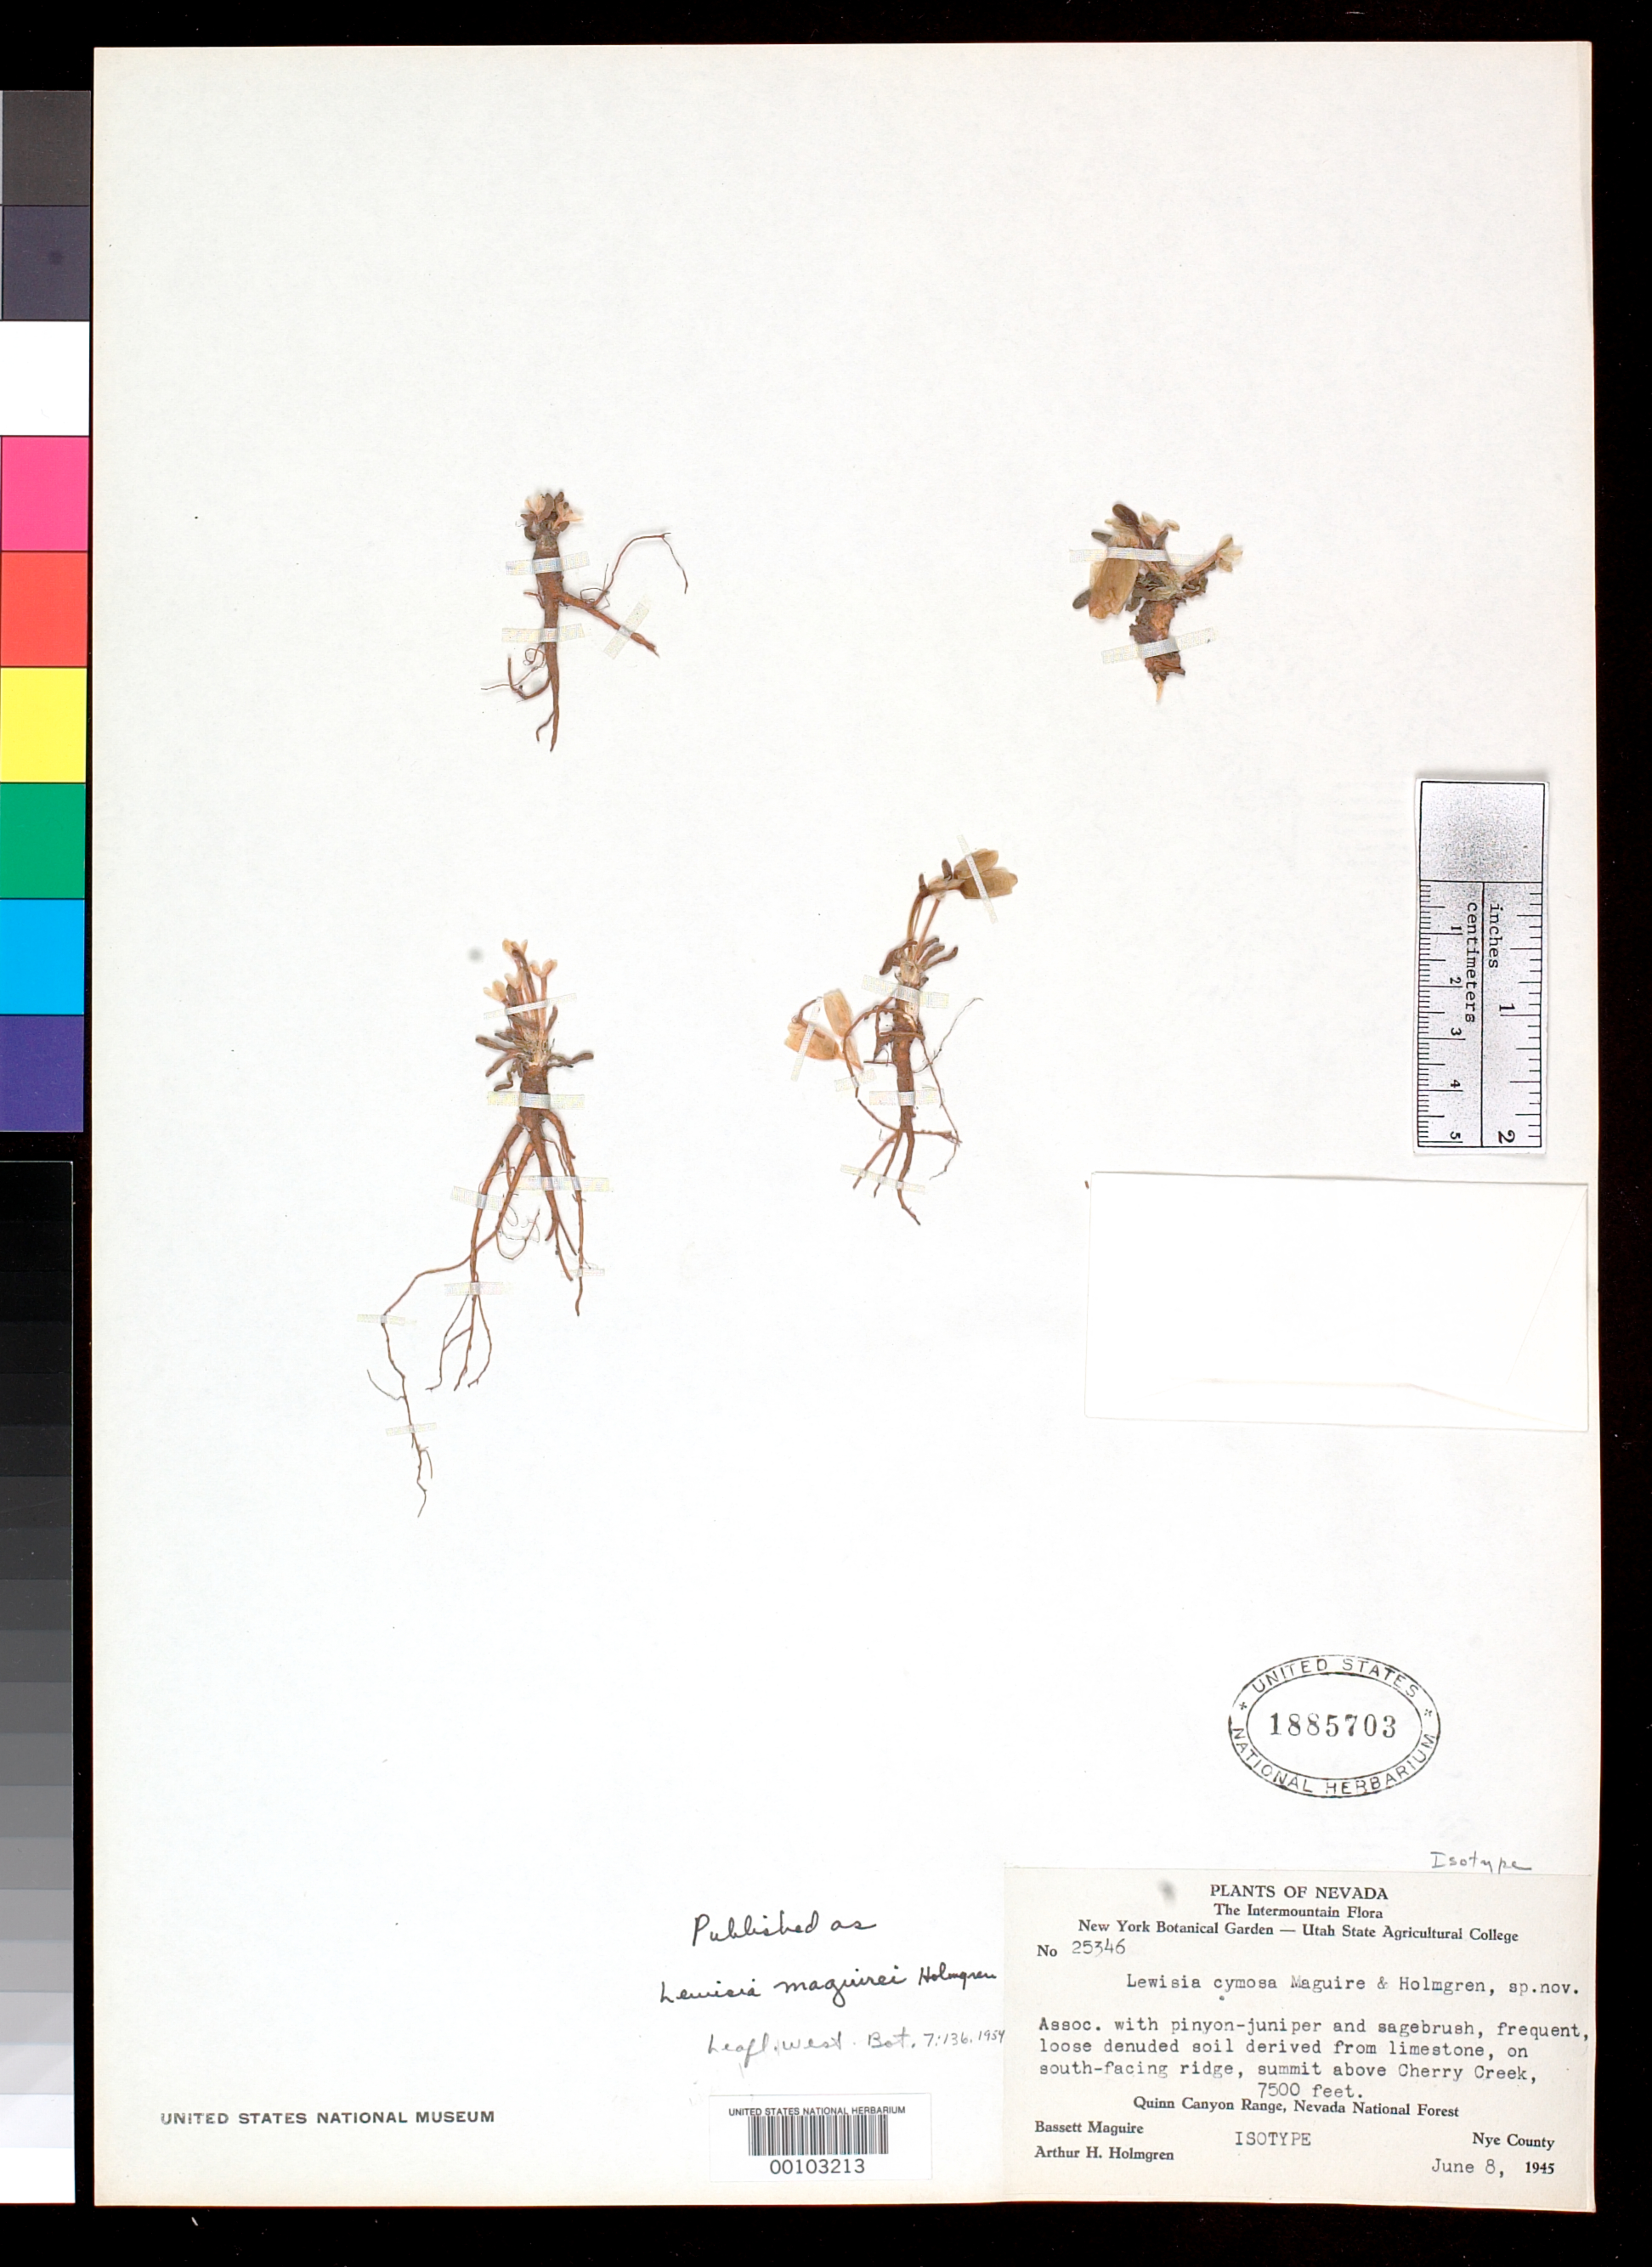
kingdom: Plantae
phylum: Tracheophyta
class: Magnoliopsida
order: Caryophyllales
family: Montiaceae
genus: Lewisia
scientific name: Lewisia maguirei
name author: A.H. Holmgren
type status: Isotype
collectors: B. Maguire & A. H. Holmgren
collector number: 25346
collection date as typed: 08 Jun 1945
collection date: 1945-06-08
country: United States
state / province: Nevada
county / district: Nye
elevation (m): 2286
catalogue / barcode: US 1885703